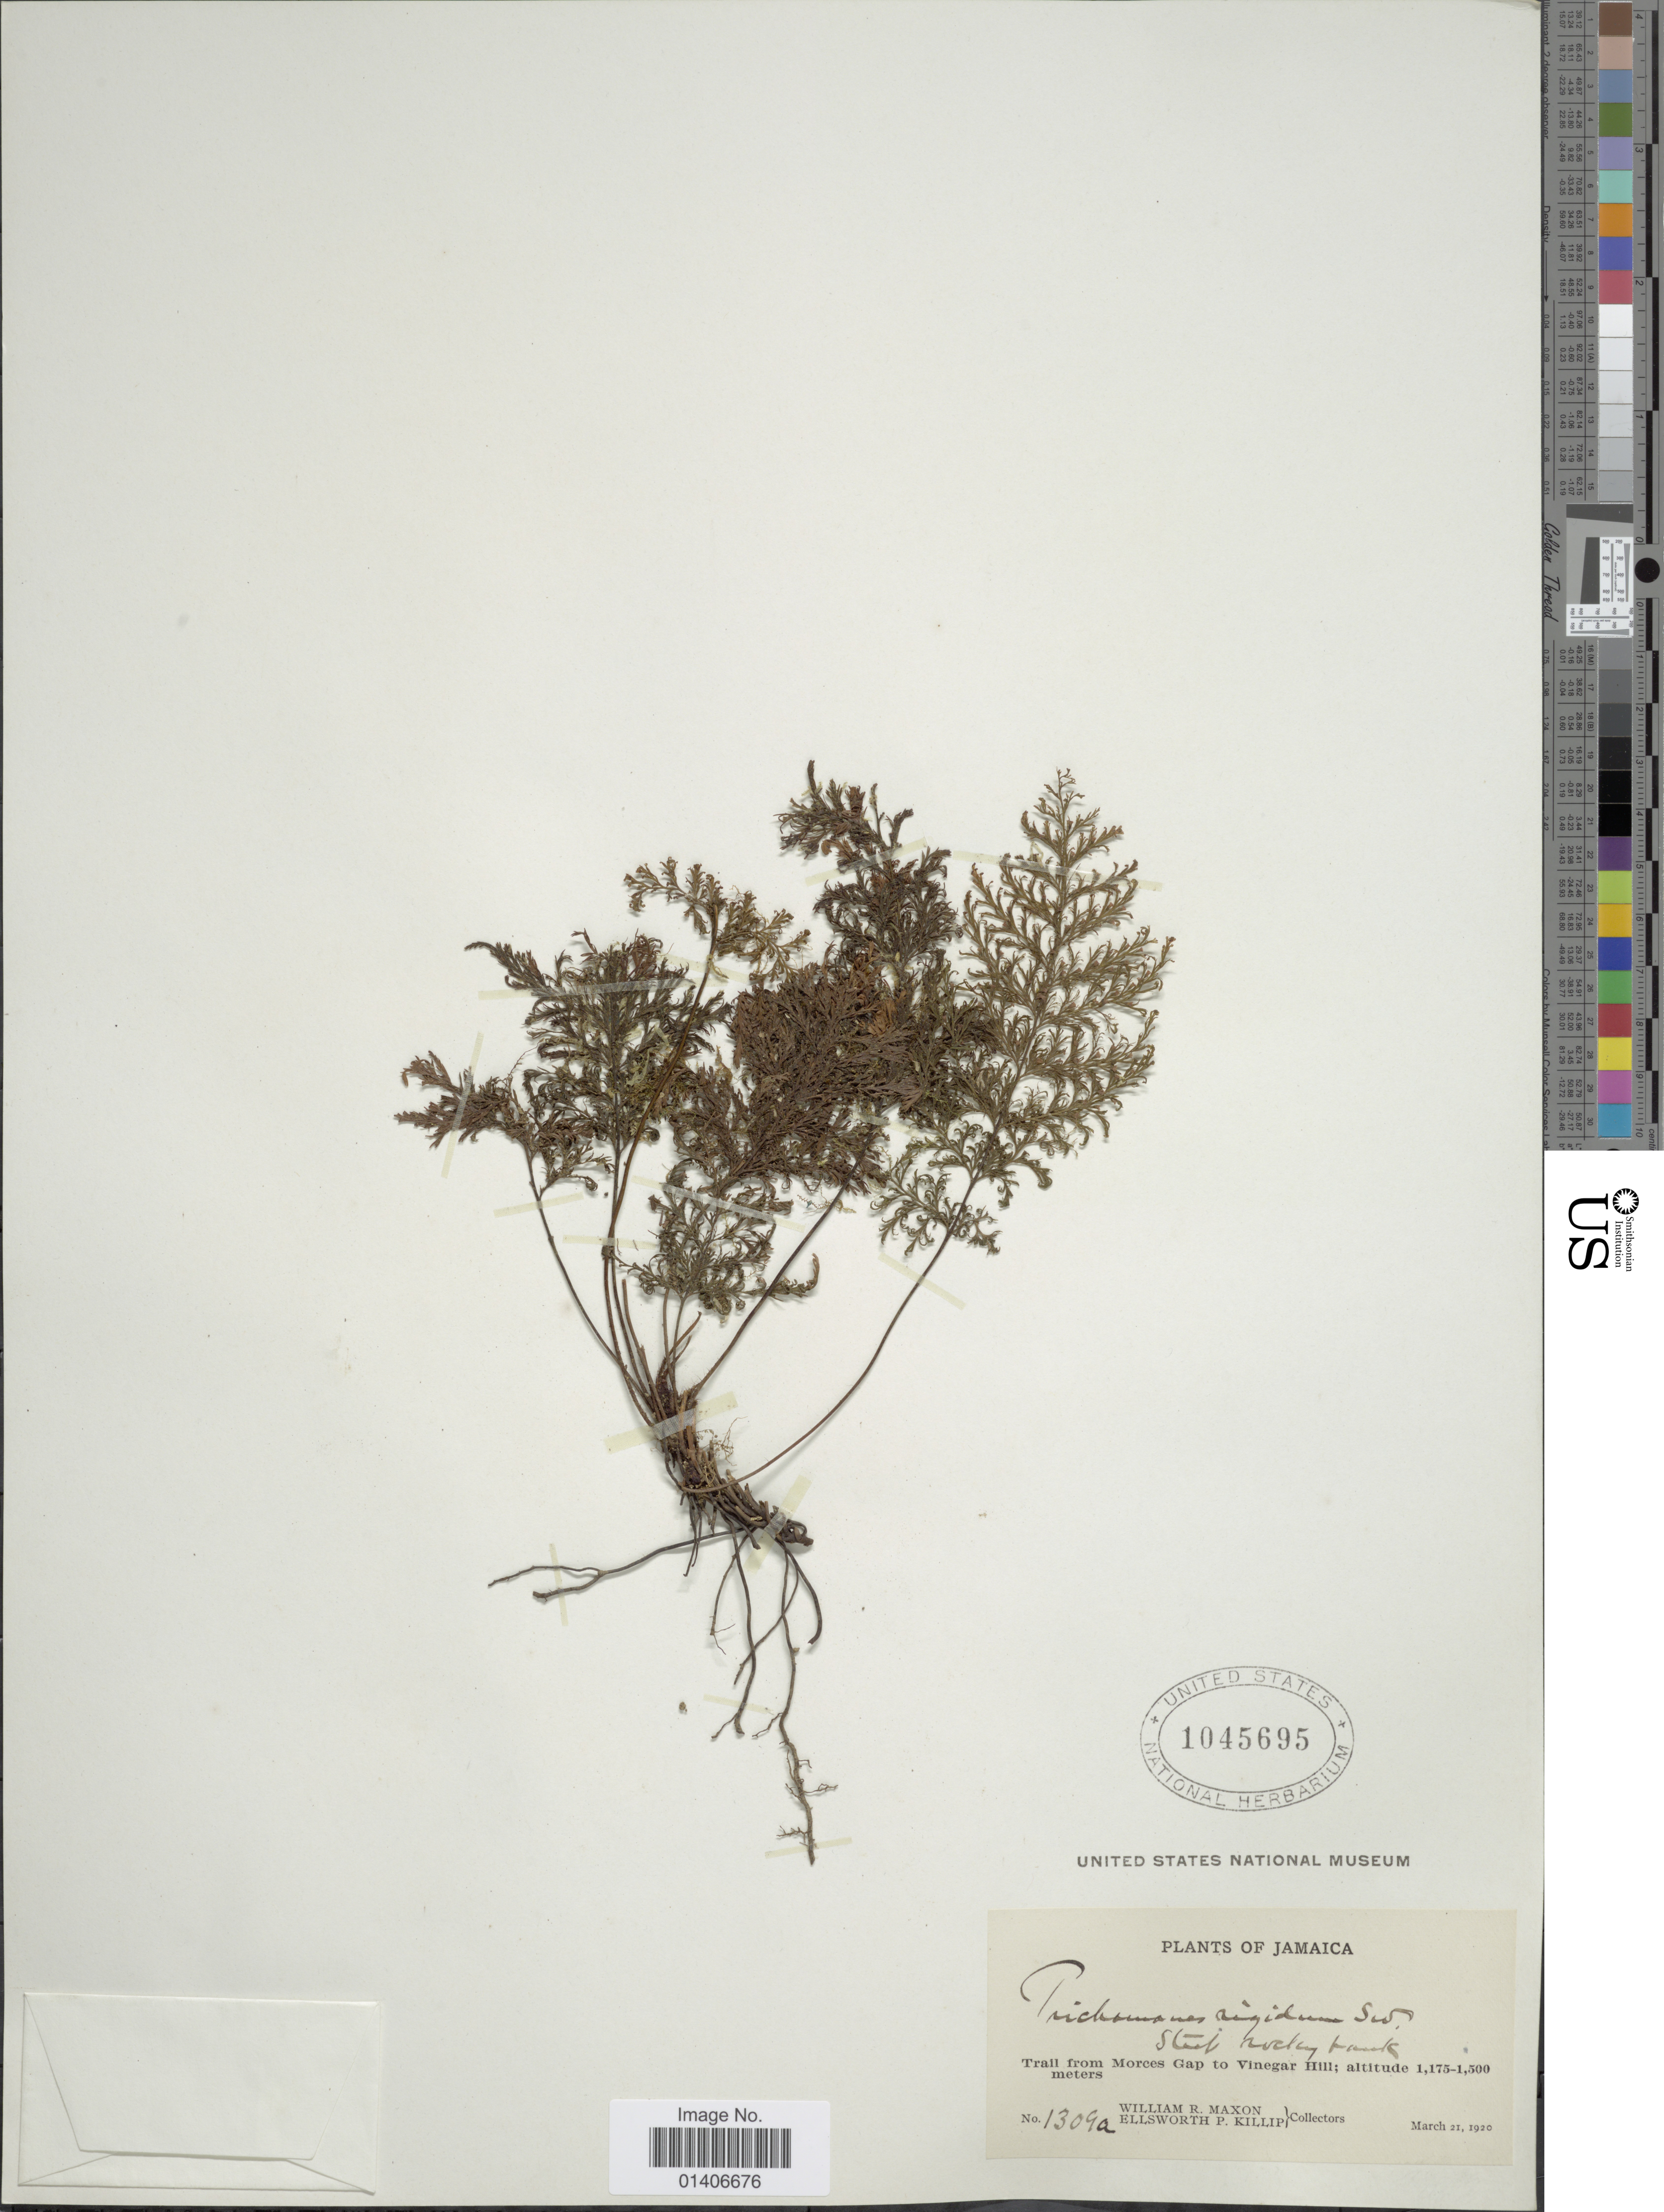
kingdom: Plantae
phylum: Tracheophyta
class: Polypodiopsida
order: Hymenophyllales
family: Hymenophyllaceae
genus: Abrodictyum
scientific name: Abrodictyum rigidum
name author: (Sw.) Ebihara & Dubuisson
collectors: W. R. Maxon & E. P. Killip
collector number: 1309a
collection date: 1920-03-21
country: Jamaica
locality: Trail from Morces Gap to Vinegar Hill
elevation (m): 1175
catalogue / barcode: US 1045695